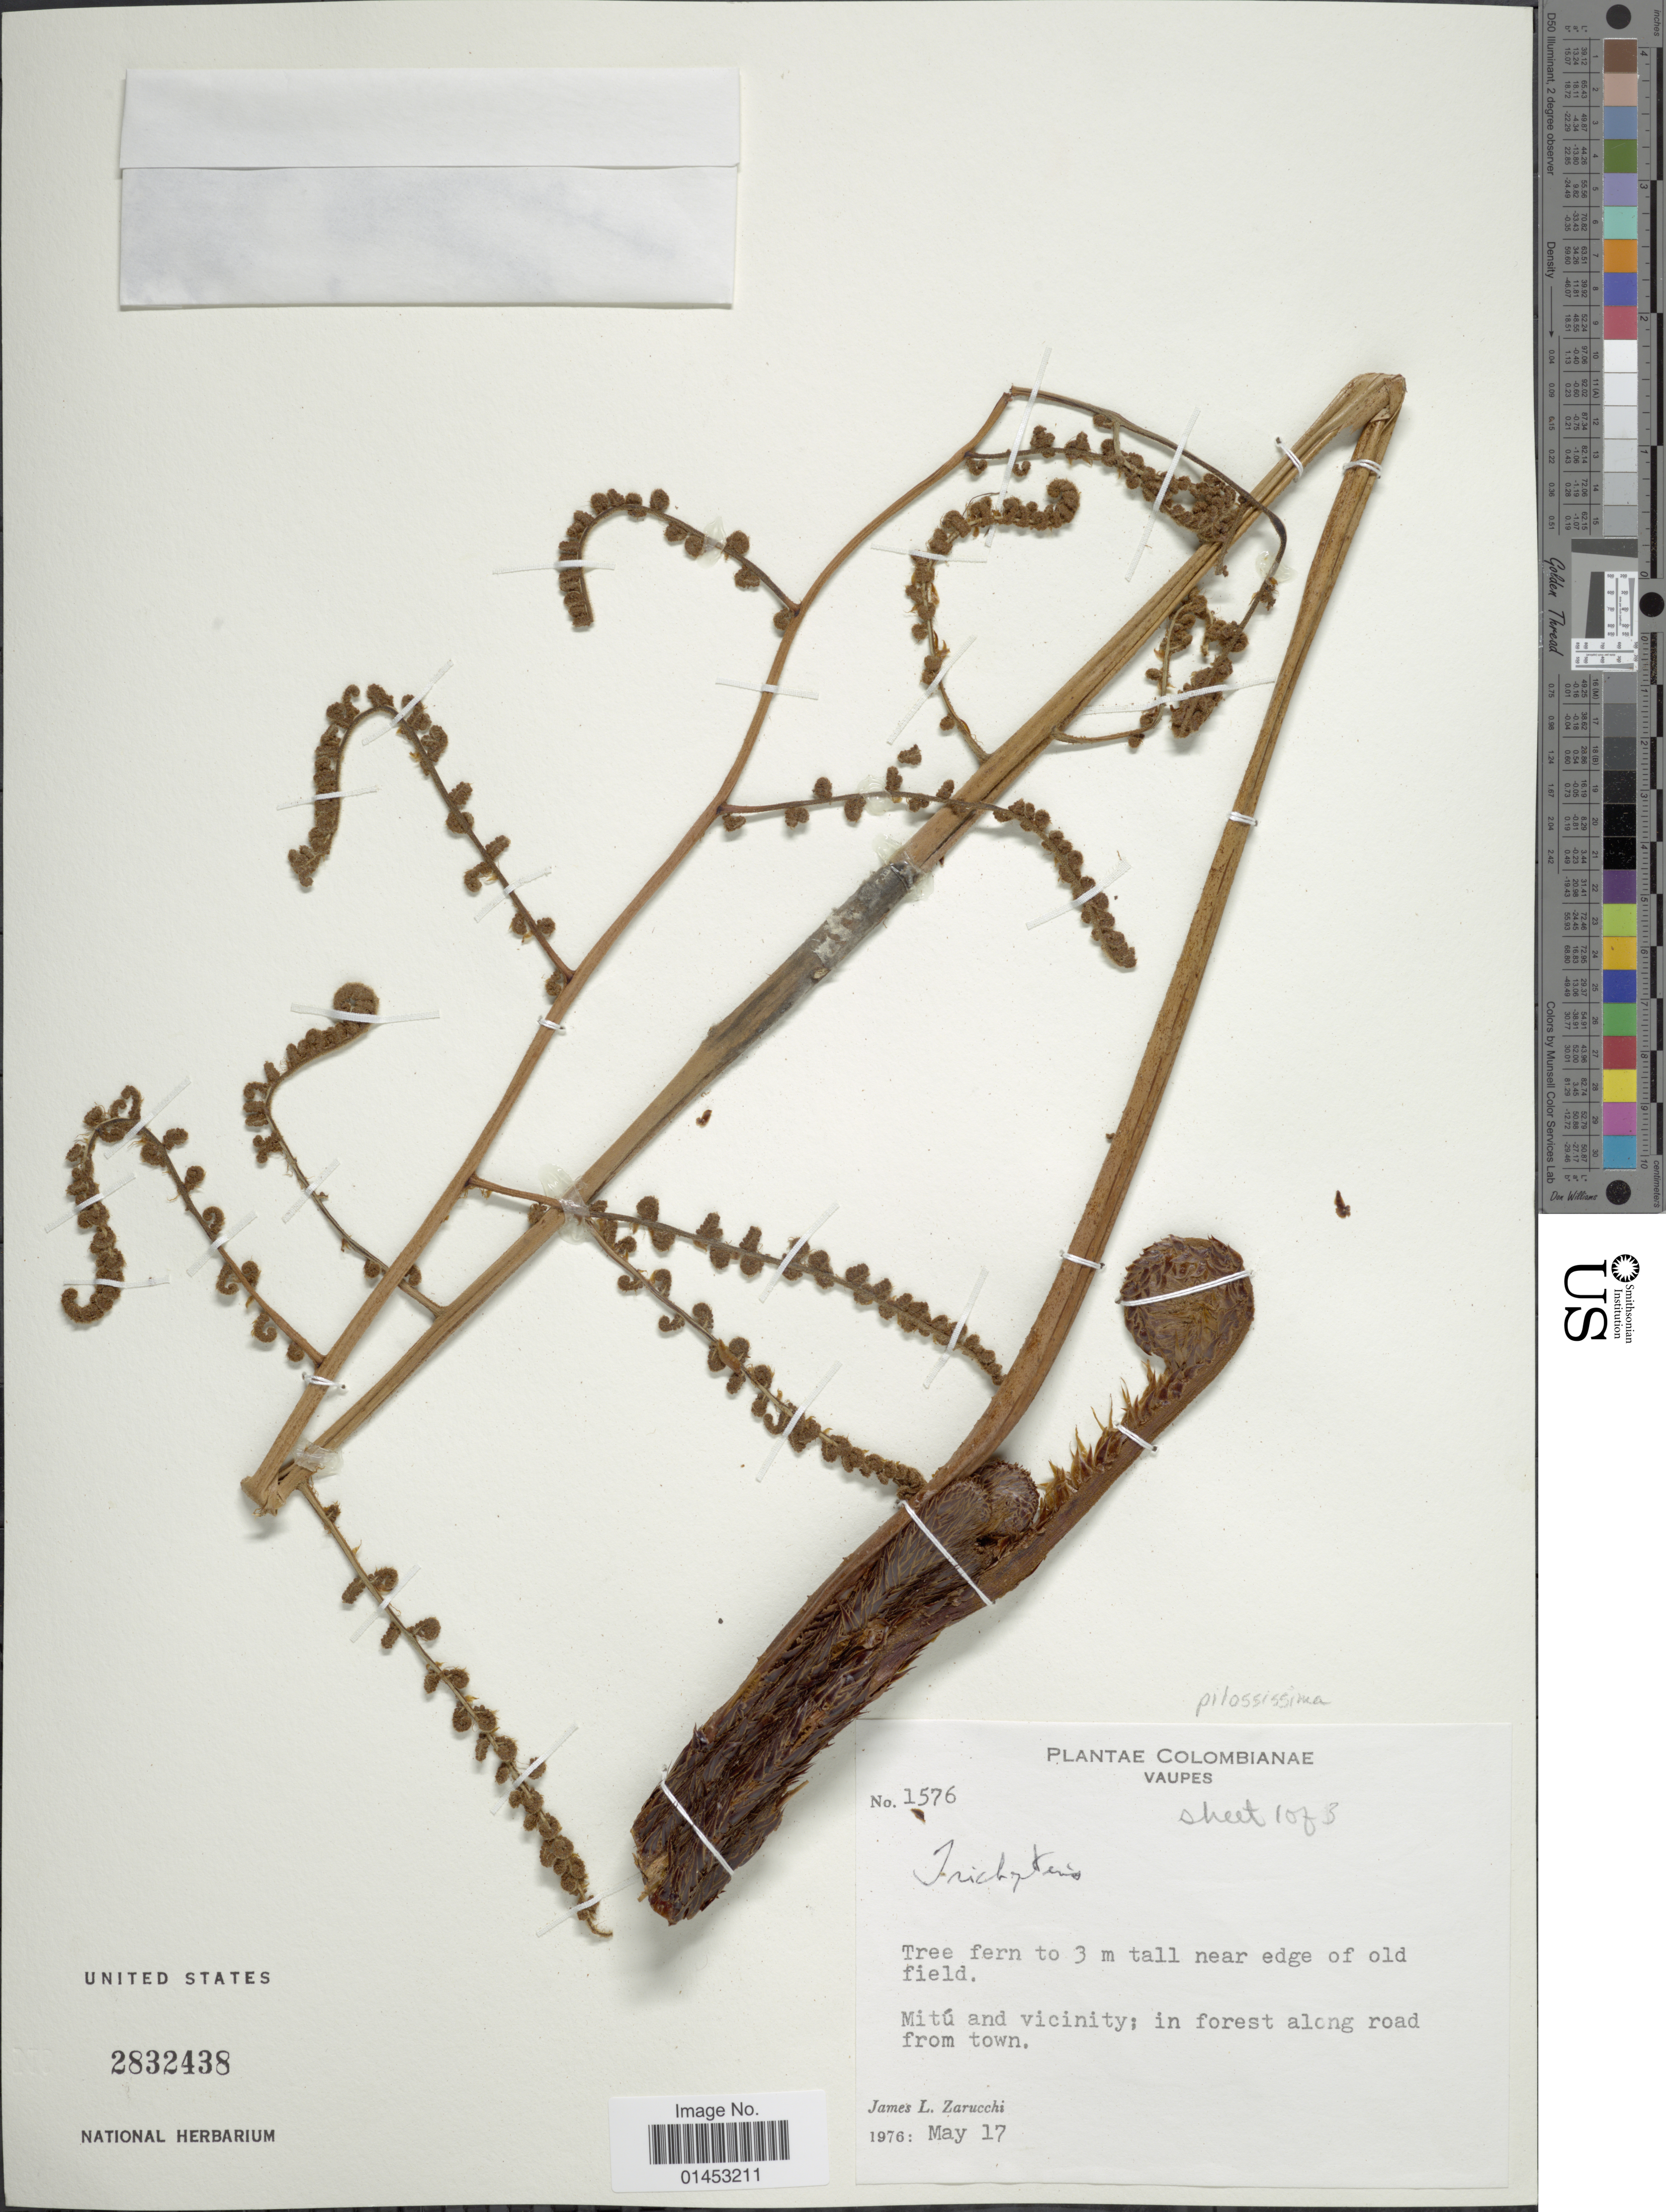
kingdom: Plantae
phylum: Tracheophyta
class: Polypodiopsida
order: Cyatheales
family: Cyatheaceae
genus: Cyathea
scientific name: Cyathea sp.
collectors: J. L. Zarucchi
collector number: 1576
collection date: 1976-05-17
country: Colombia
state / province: Vaupés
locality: Mitú and vicinity; in forest along road from town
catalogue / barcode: US 2832438